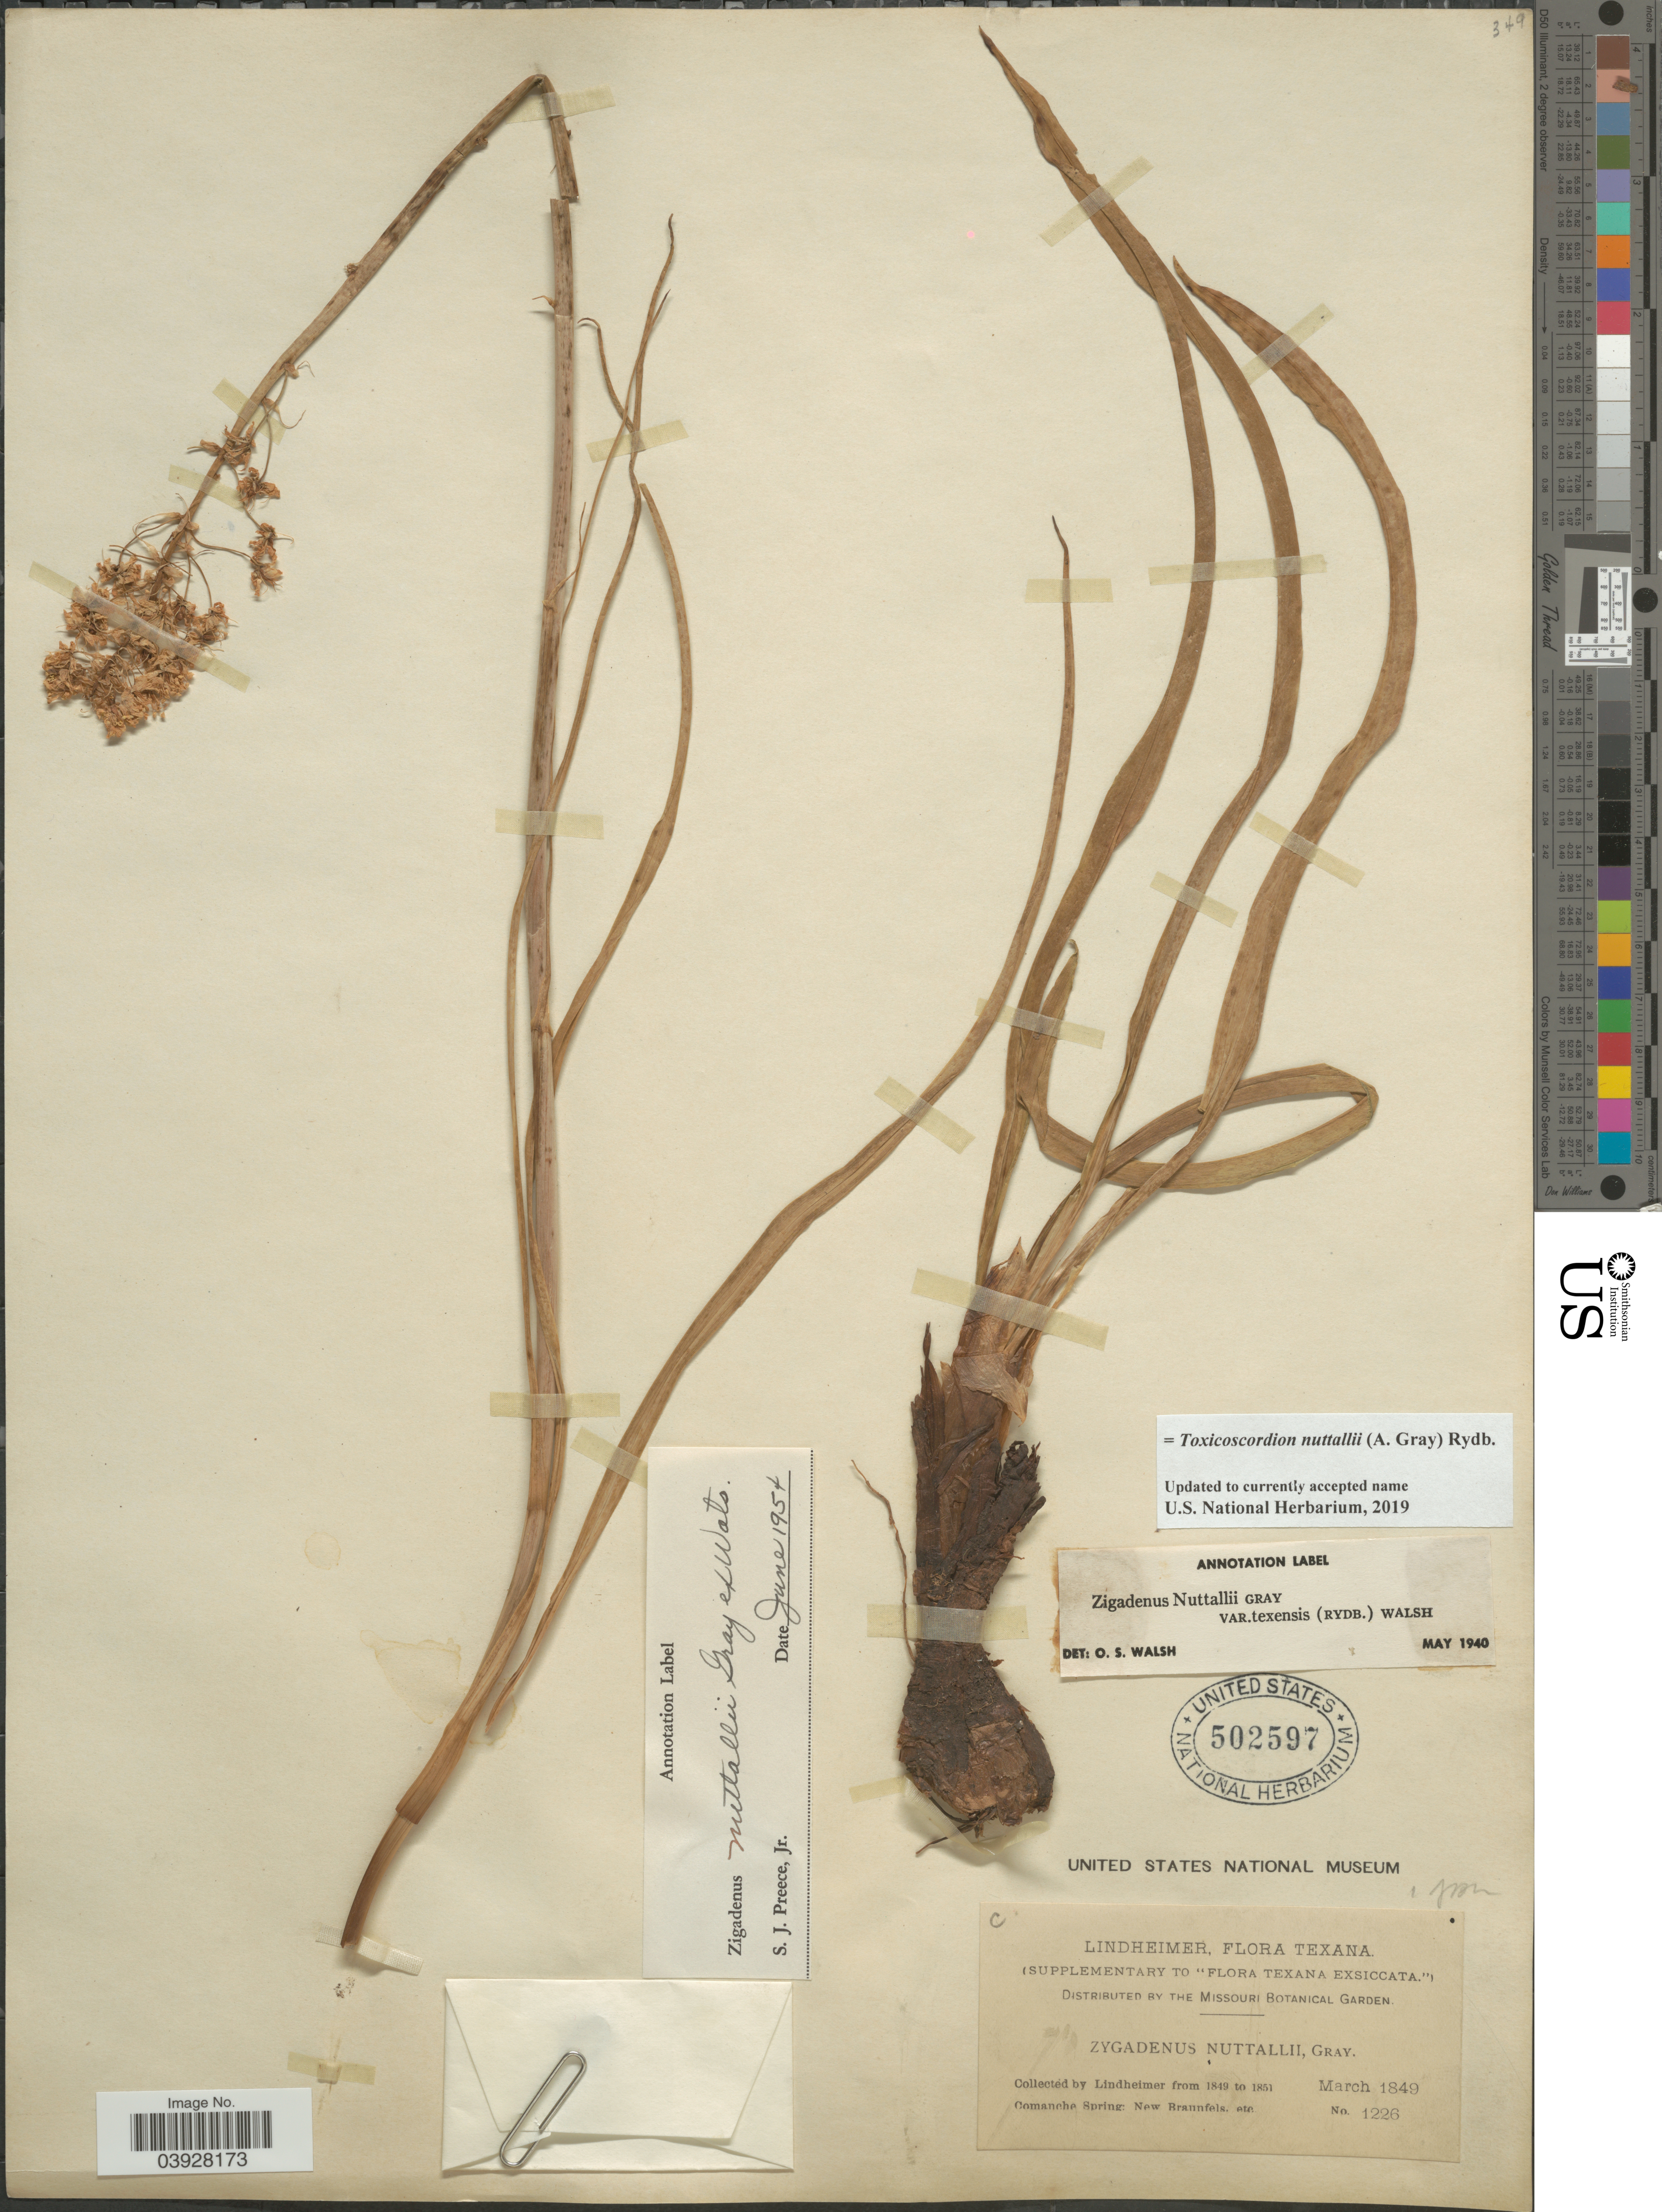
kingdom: Plantae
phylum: Tracheophyta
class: Liliopsida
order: Liliales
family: Melanthiaceae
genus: Toxicoscordion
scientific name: Toxicoscordion nuttallii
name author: (A. Gray) Rydb.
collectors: -. Lindheimer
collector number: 1226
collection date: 1849-03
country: United States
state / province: Texas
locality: Comanche Spring: New Braunfels etc.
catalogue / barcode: US 502597